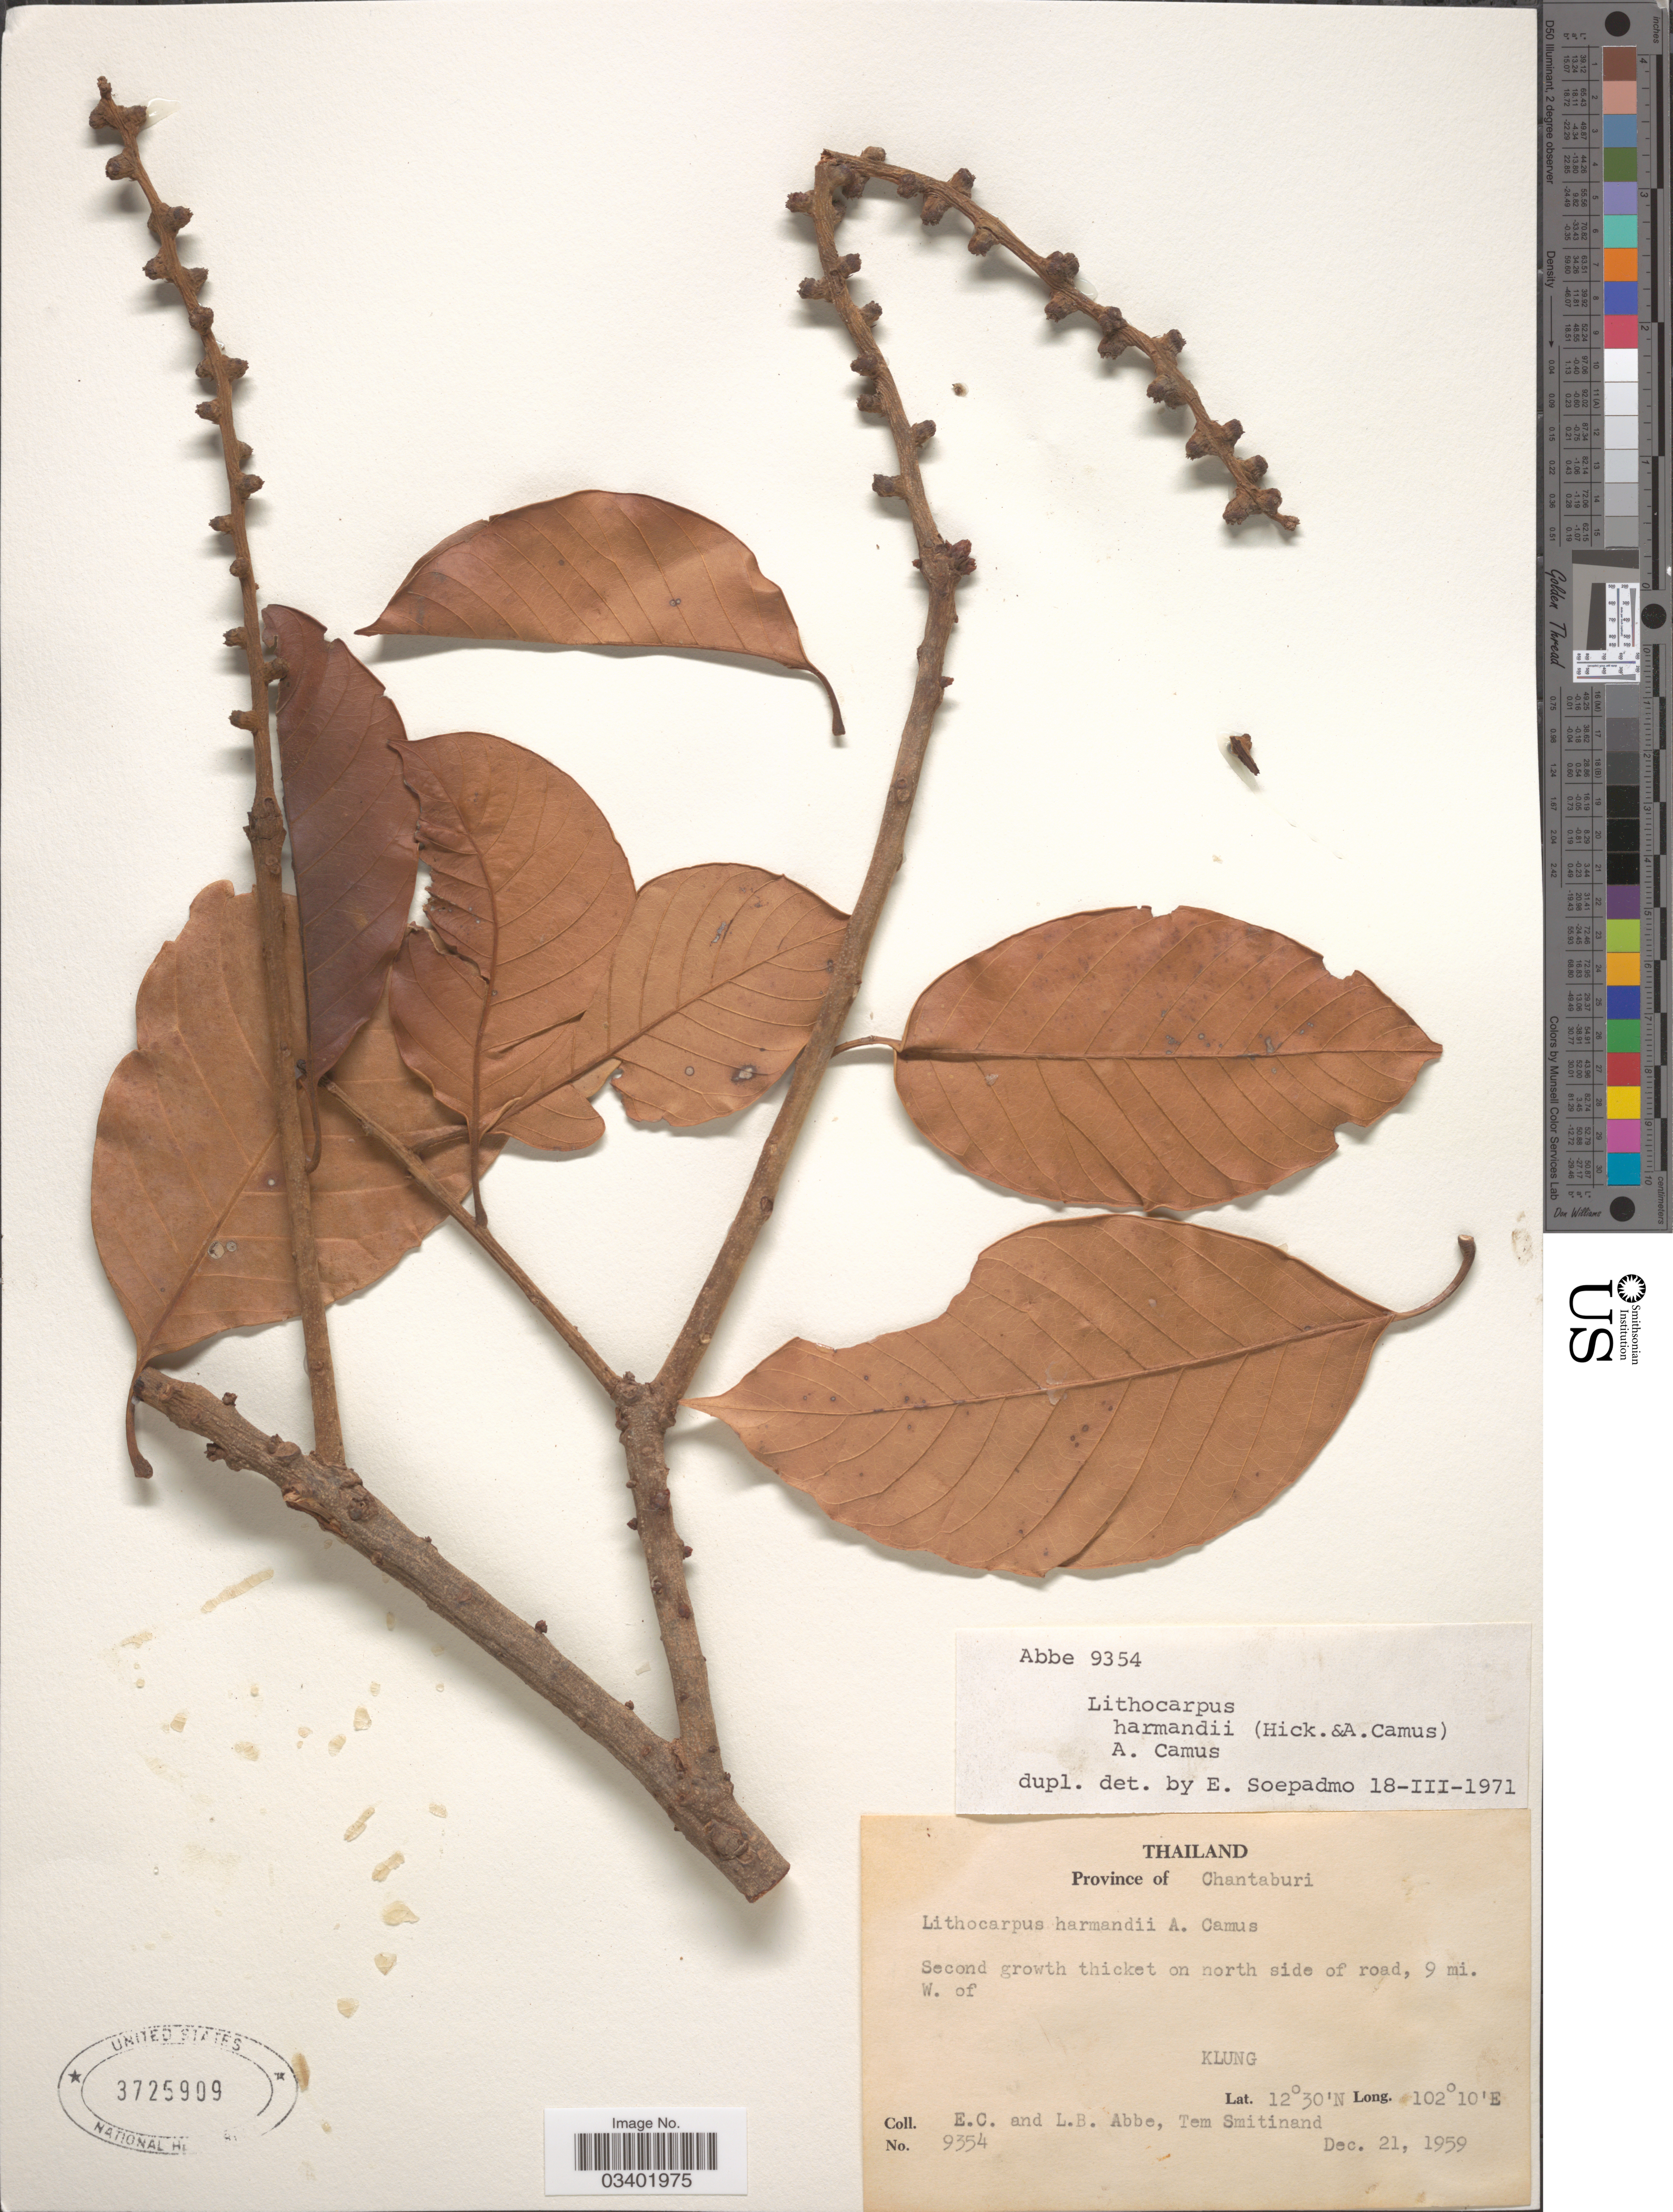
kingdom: Plantae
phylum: Tracheophyta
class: Magnoliopsida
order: Fagales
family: Fagaceae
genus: Lithocarpus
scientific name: Lithocarpus harmandii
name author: (Hickel & A. Camus) A. Camus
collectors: E. C. Abbe, L. B. Abbe & T. Smitinand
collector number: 9354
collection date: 1959-12-21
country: Thailand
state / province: Chanthaburi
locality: North side of road, 9 mi. W. of Klung.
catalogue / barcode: US 3725909